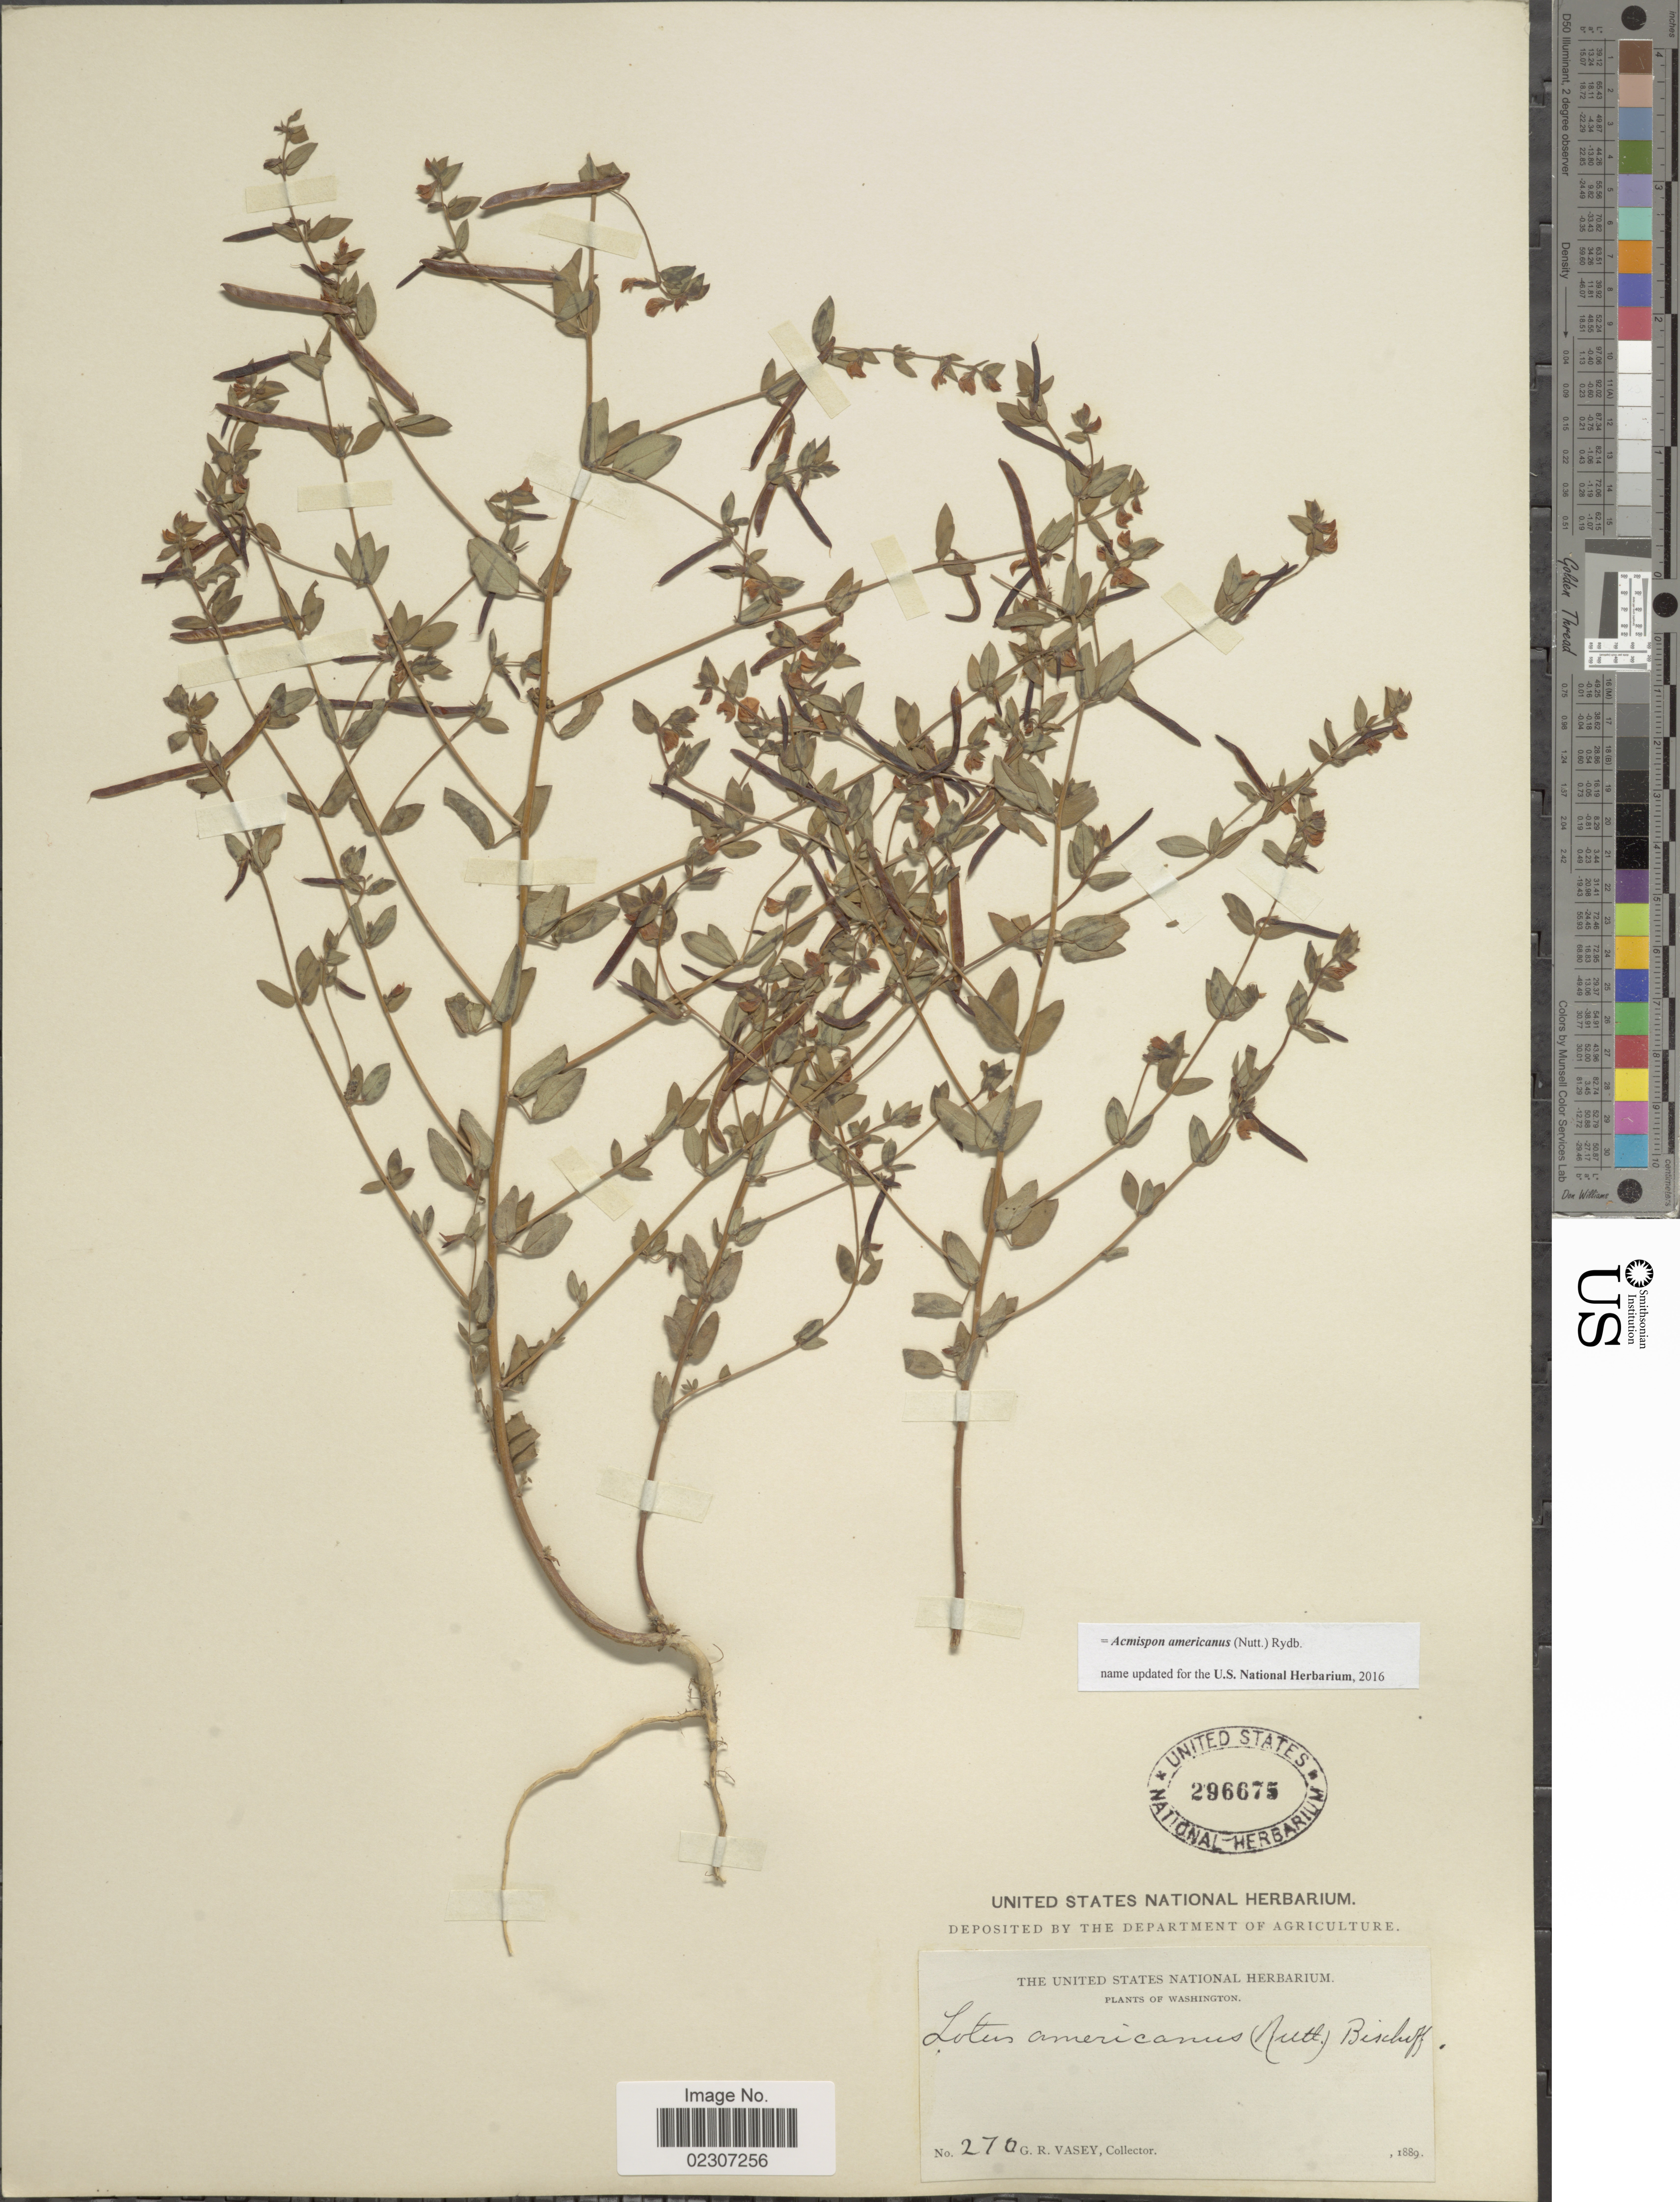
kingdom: Plantae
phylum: Tracheophyta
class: Magnoliopsida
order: Fabales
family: Fabaceae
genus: Acmispon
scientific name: Acmispon americanus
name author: (Nutt.) Rydb.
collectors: G. R. Vasey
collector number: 270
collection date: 1889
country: United States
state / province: Washington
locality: Washington.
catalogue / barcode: US 296675